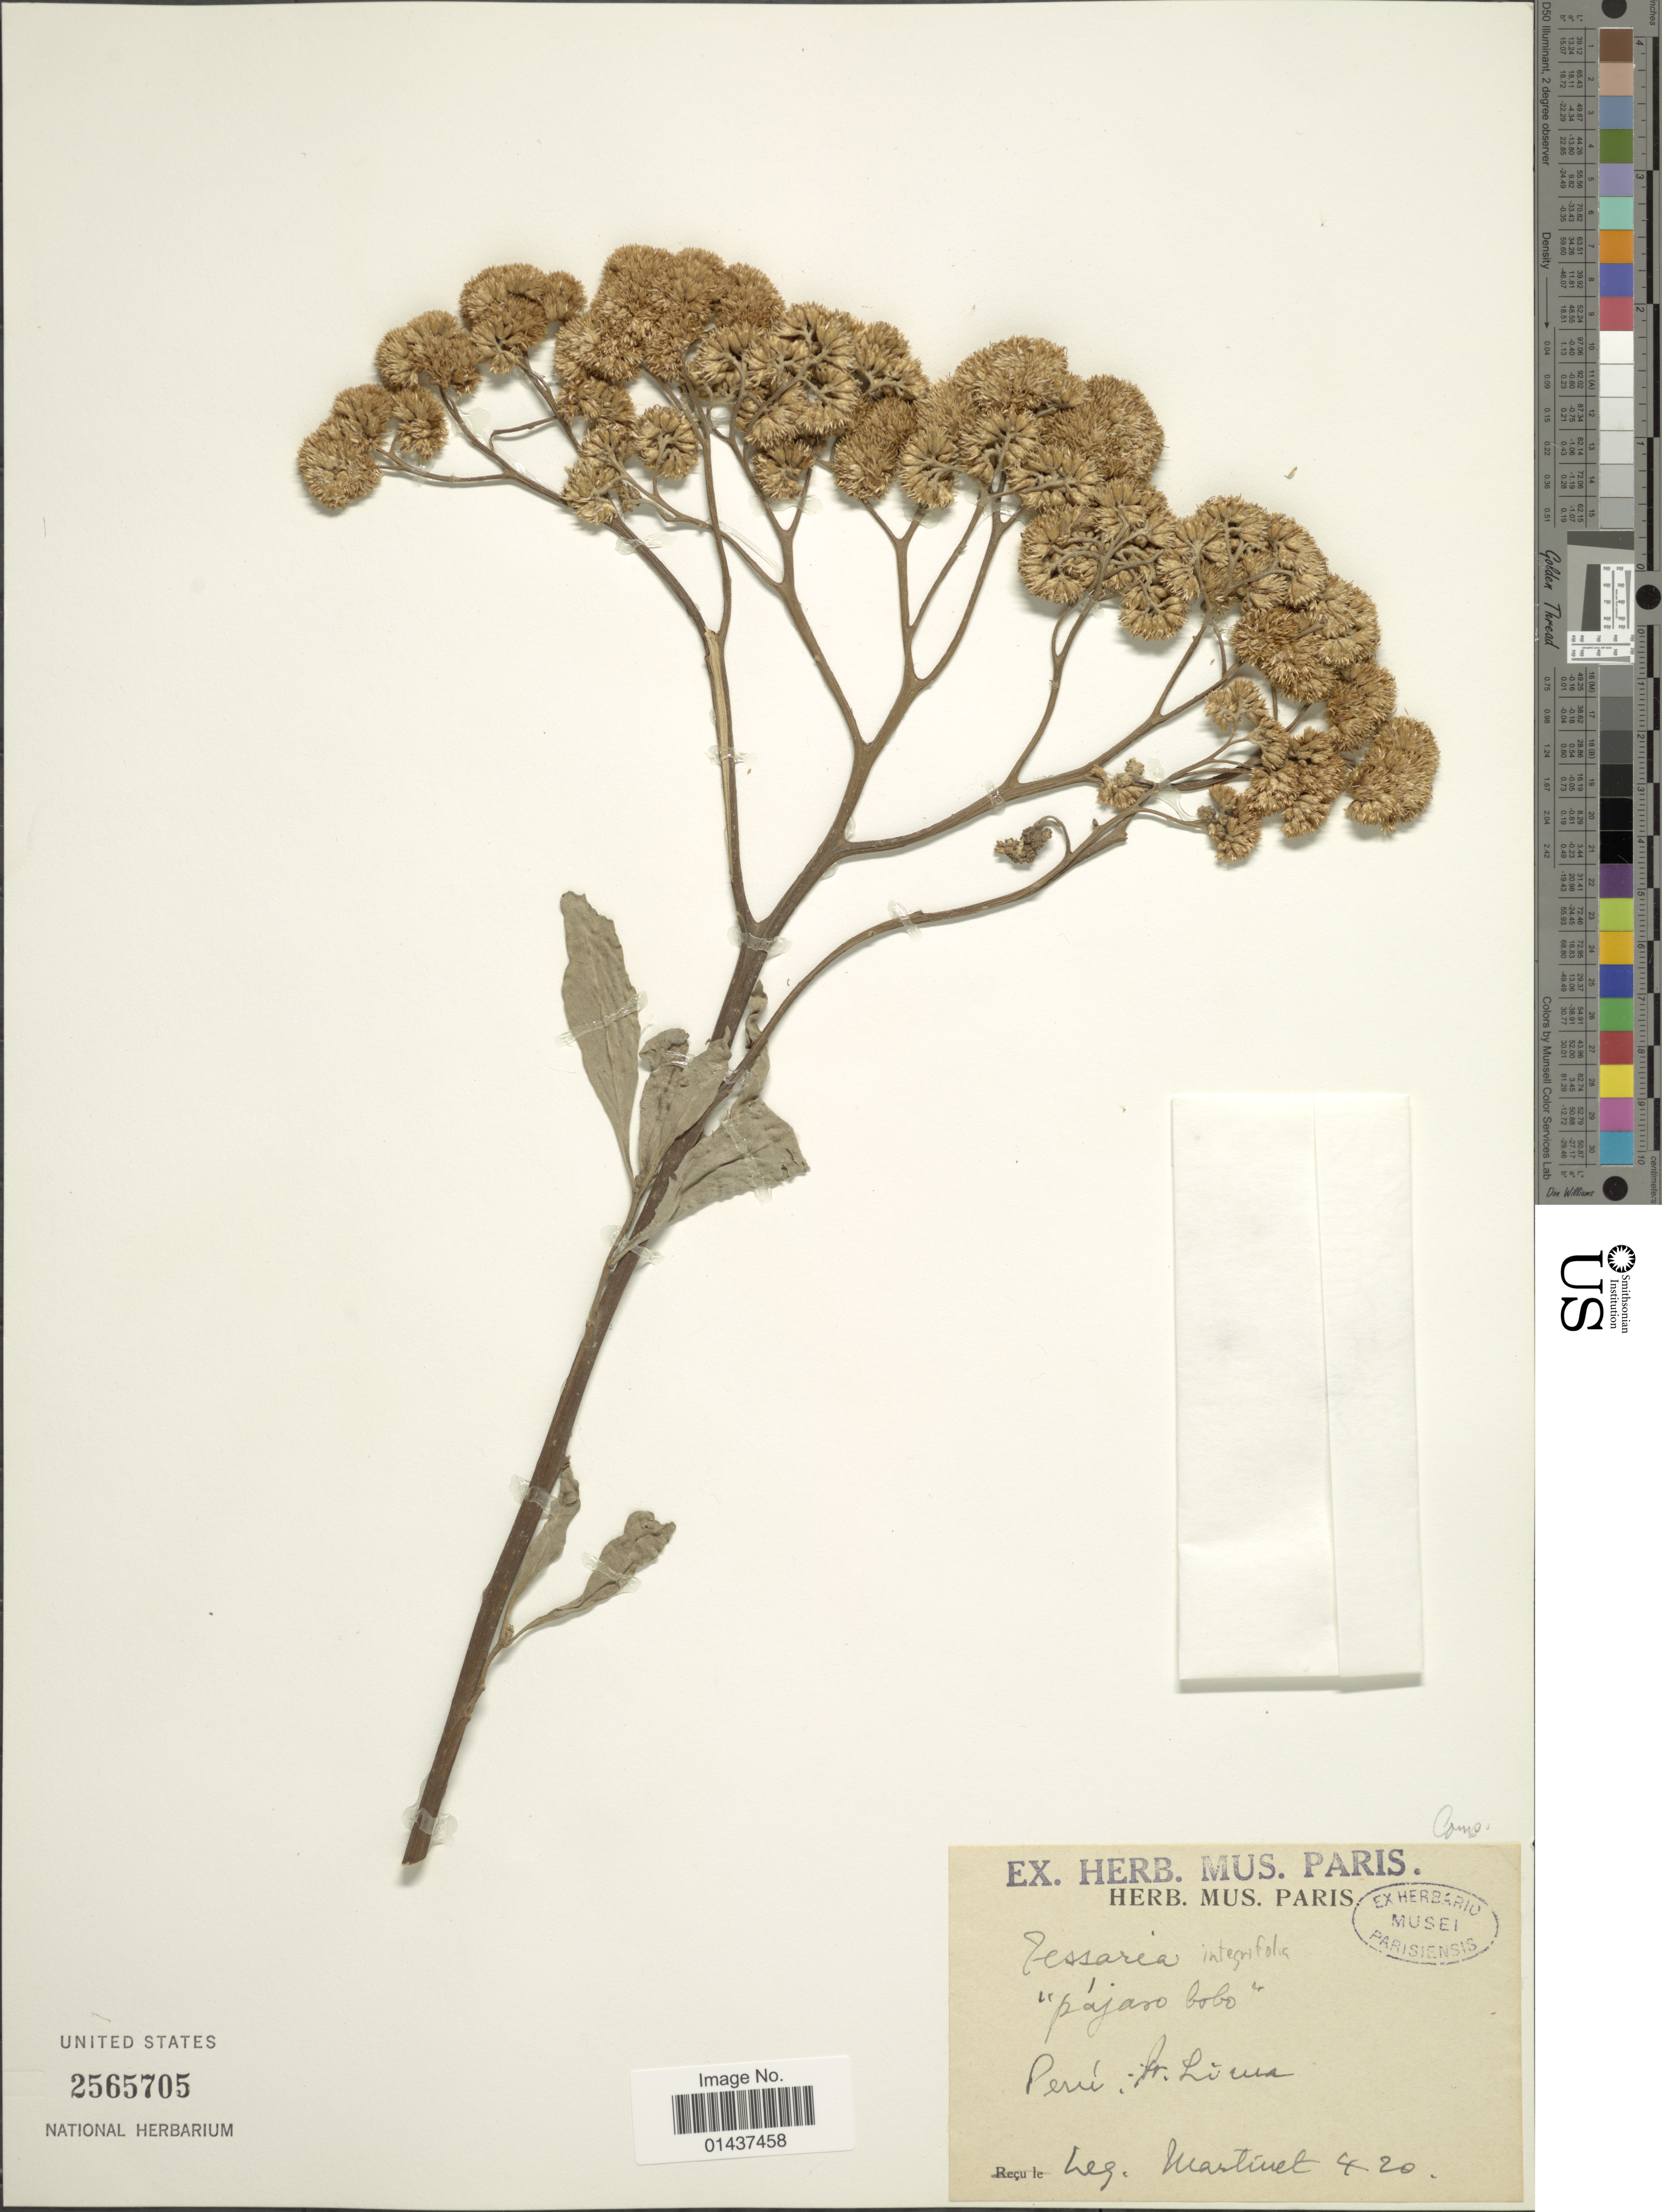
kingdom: Plantae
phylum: Tracheophyta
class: Magnoliopsida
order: Asterales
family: Asteraceae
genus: Tessaria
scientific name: Tessaria integrifolia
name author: Ruiz & Pav.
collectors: -. Martinet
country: Peru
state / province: Lima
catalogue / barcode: US 2565705